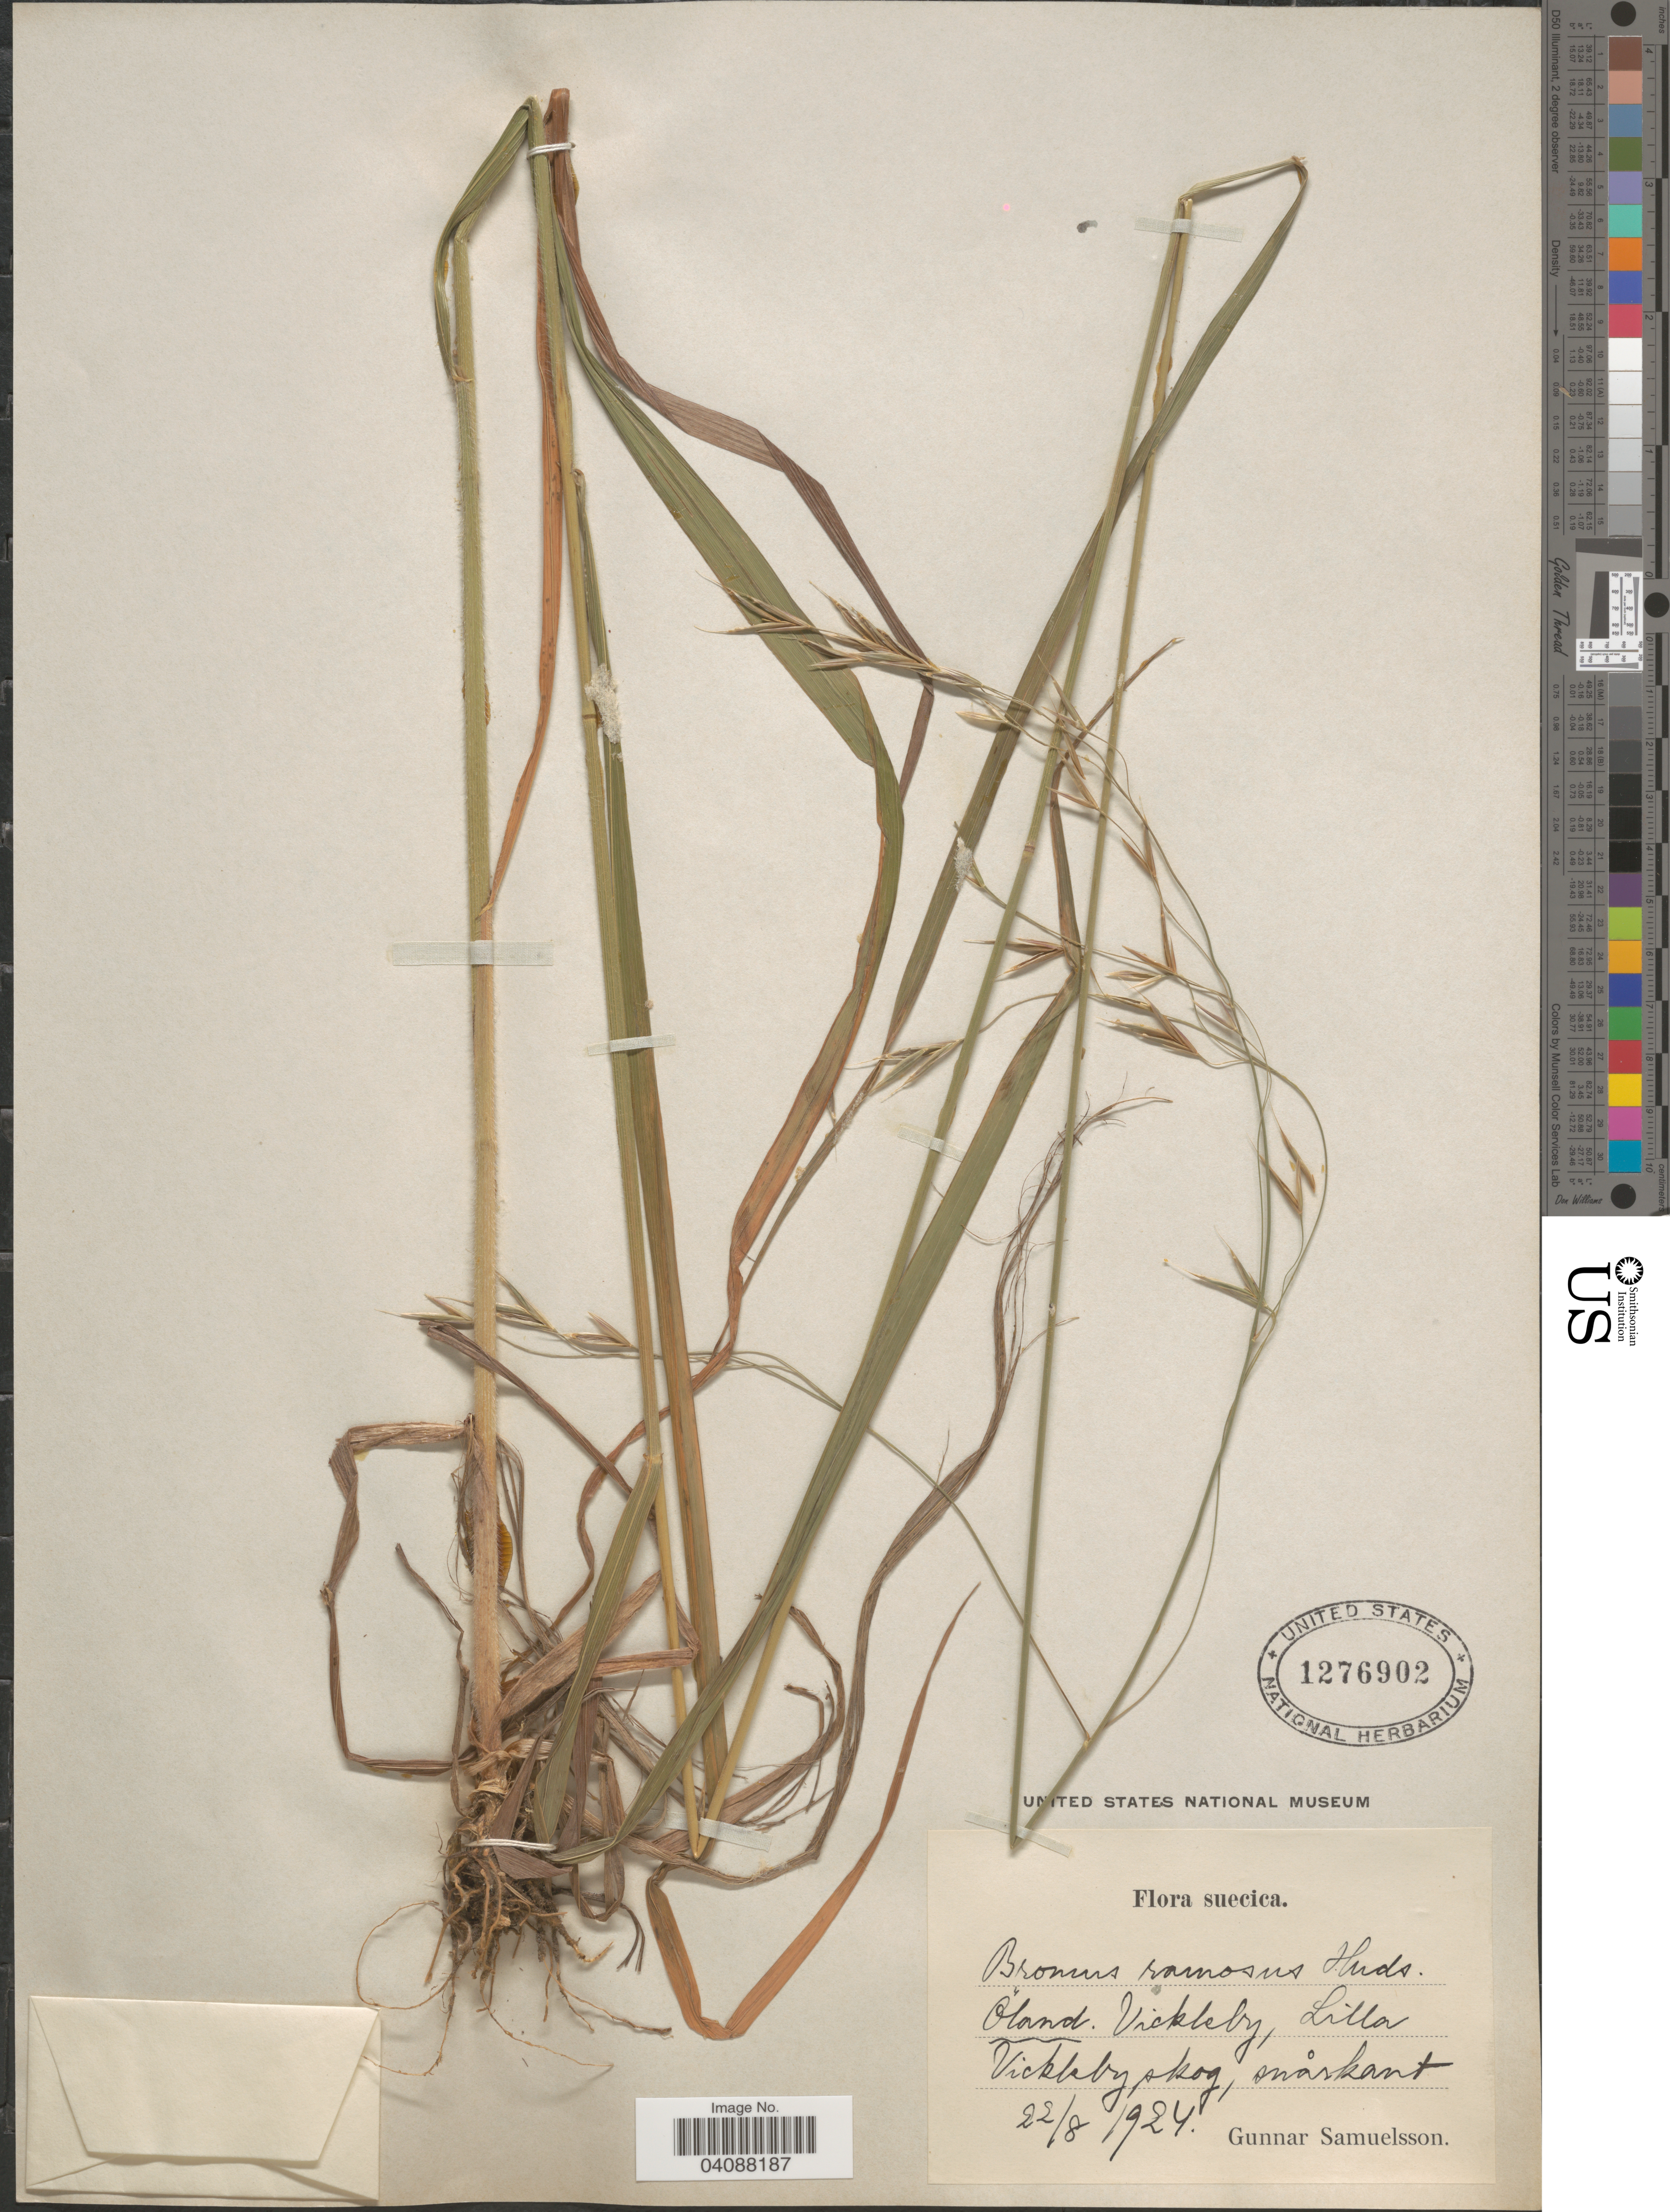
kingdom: Plantae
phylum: Tracheophyta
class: Liliopsida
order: Poales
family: Poaceae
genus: Bromus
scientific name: Bromus ramosus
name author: Huds.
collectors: G. Samuelsson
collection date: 1924-08-22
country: Sweden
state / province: Kalmar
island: Oland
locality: Suecica. Öland. Vickleby, Lilla Vickleby skog.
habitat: snåskant.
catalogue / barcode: US 1276902